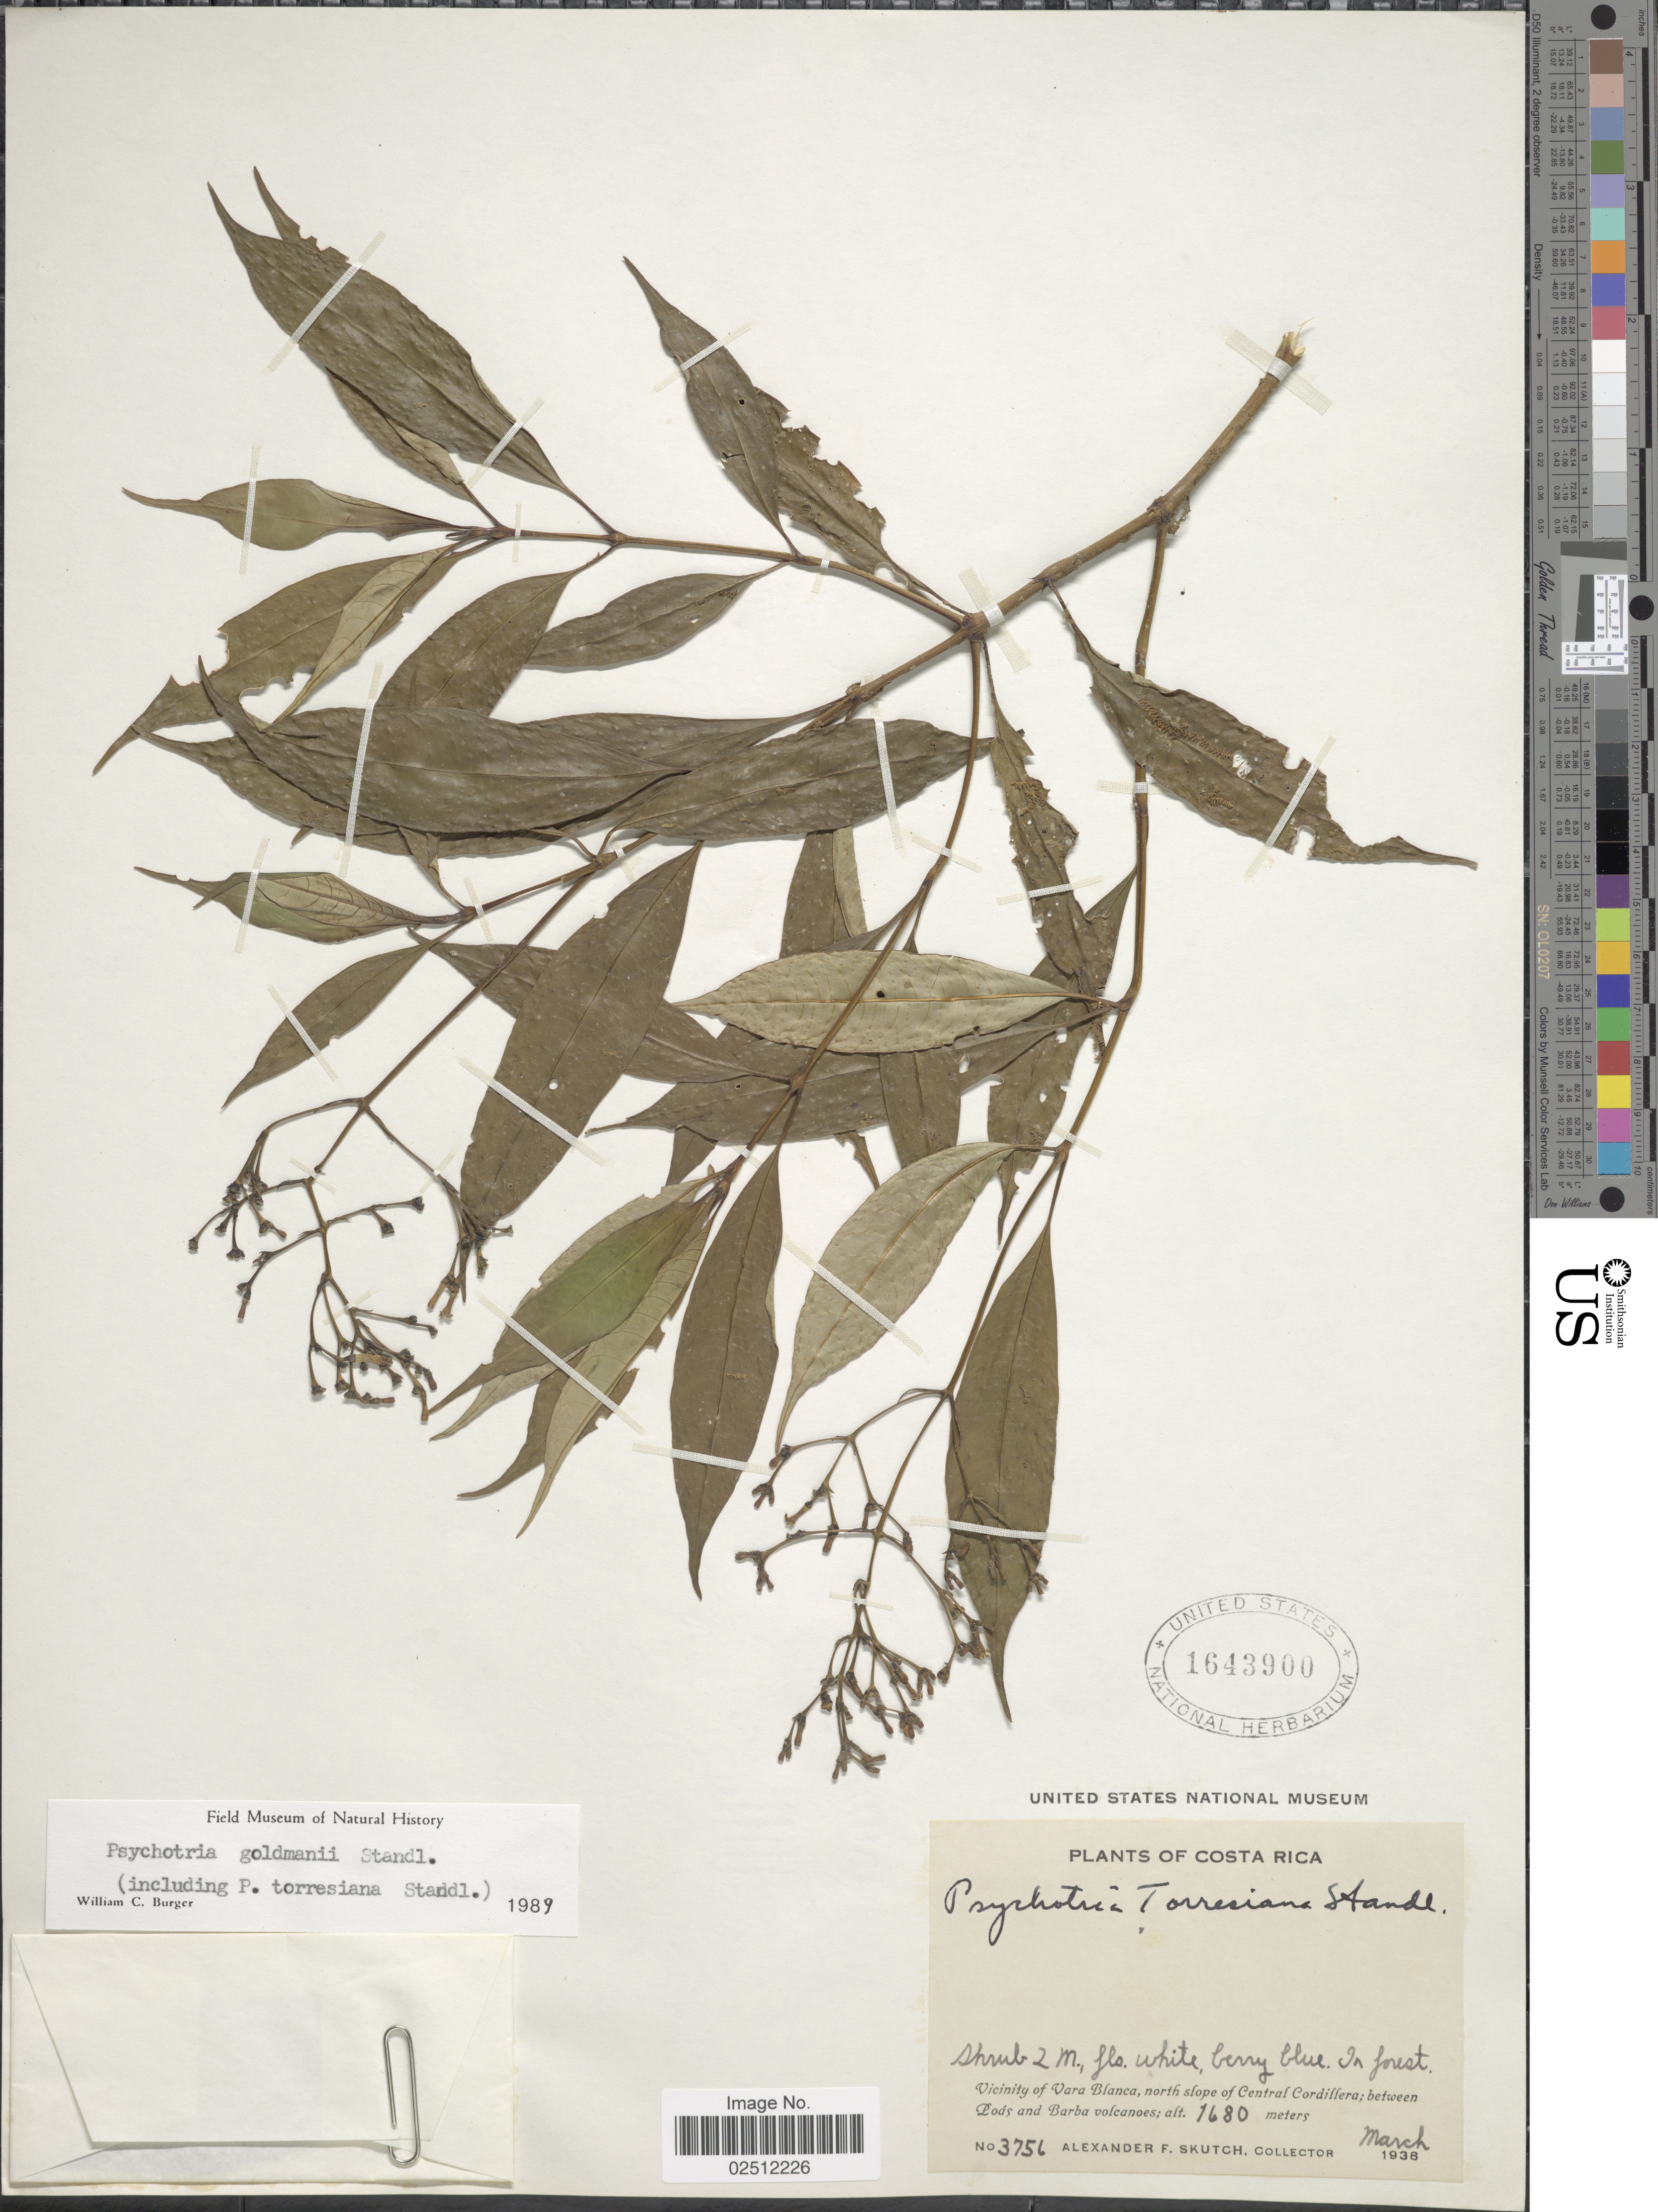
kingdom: Plantae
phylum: Tracheophyta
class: Magnoliopsida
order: Gentianales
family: Rubiaceae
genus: Psychotria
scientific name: Psychotria goldmanii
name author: Standl.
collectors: A. F. Skutch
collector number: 3756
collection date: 1938-03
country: Costa Rica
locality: In forest. Vicinity of Vara Blanca, north slopes of Central Cordillera; between Pods and Barba volcanoes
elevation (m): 1680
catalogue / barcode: US 1643900